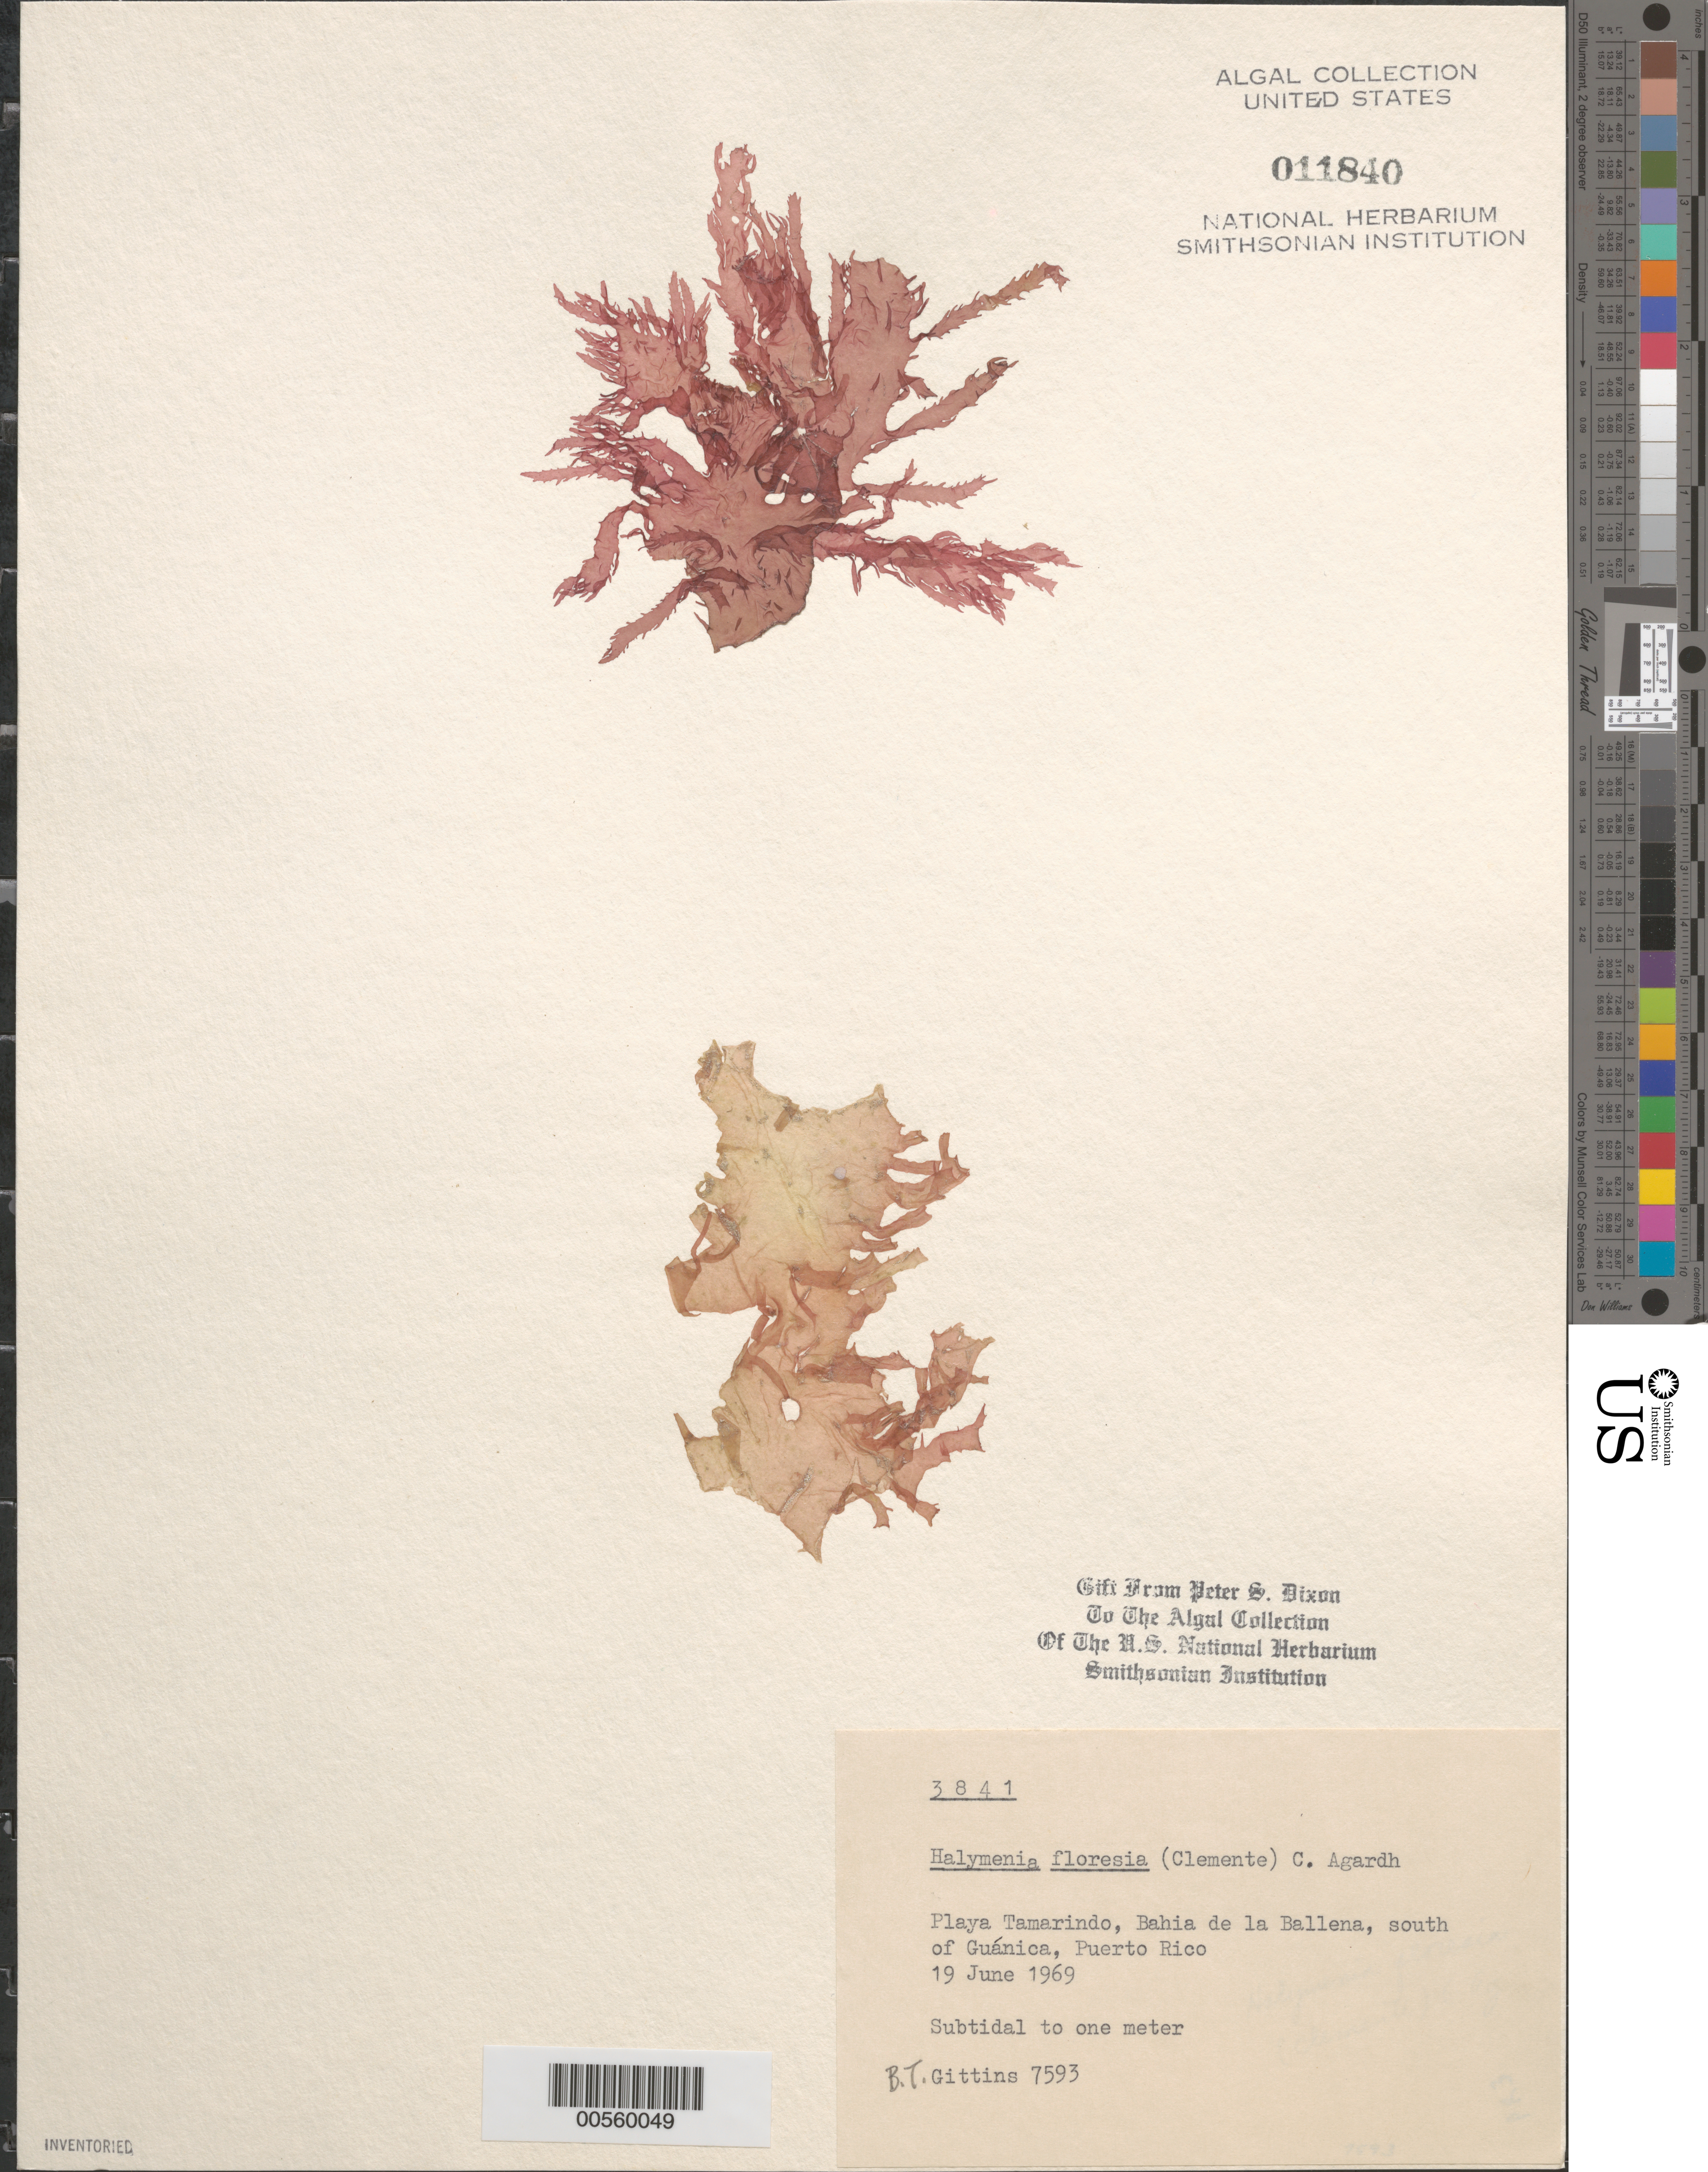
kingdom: Plantae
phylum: Rhodophyta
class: Florideophyceae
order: Halymeniales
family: Halymeniaceae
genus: Halymenia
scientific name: Halymenia floresii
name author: (Clemente) C. Agardh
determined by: Dixon, P. S.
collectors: B. Gittins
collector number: BTG 7593 & PSD 3841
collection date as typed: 19 Jun 1969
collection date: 1969-06-19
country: Puerto Rico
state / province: Guanica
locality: Playa Tamarindo, Bahia de la Ballena, south of Guanica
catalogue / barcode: US 11840